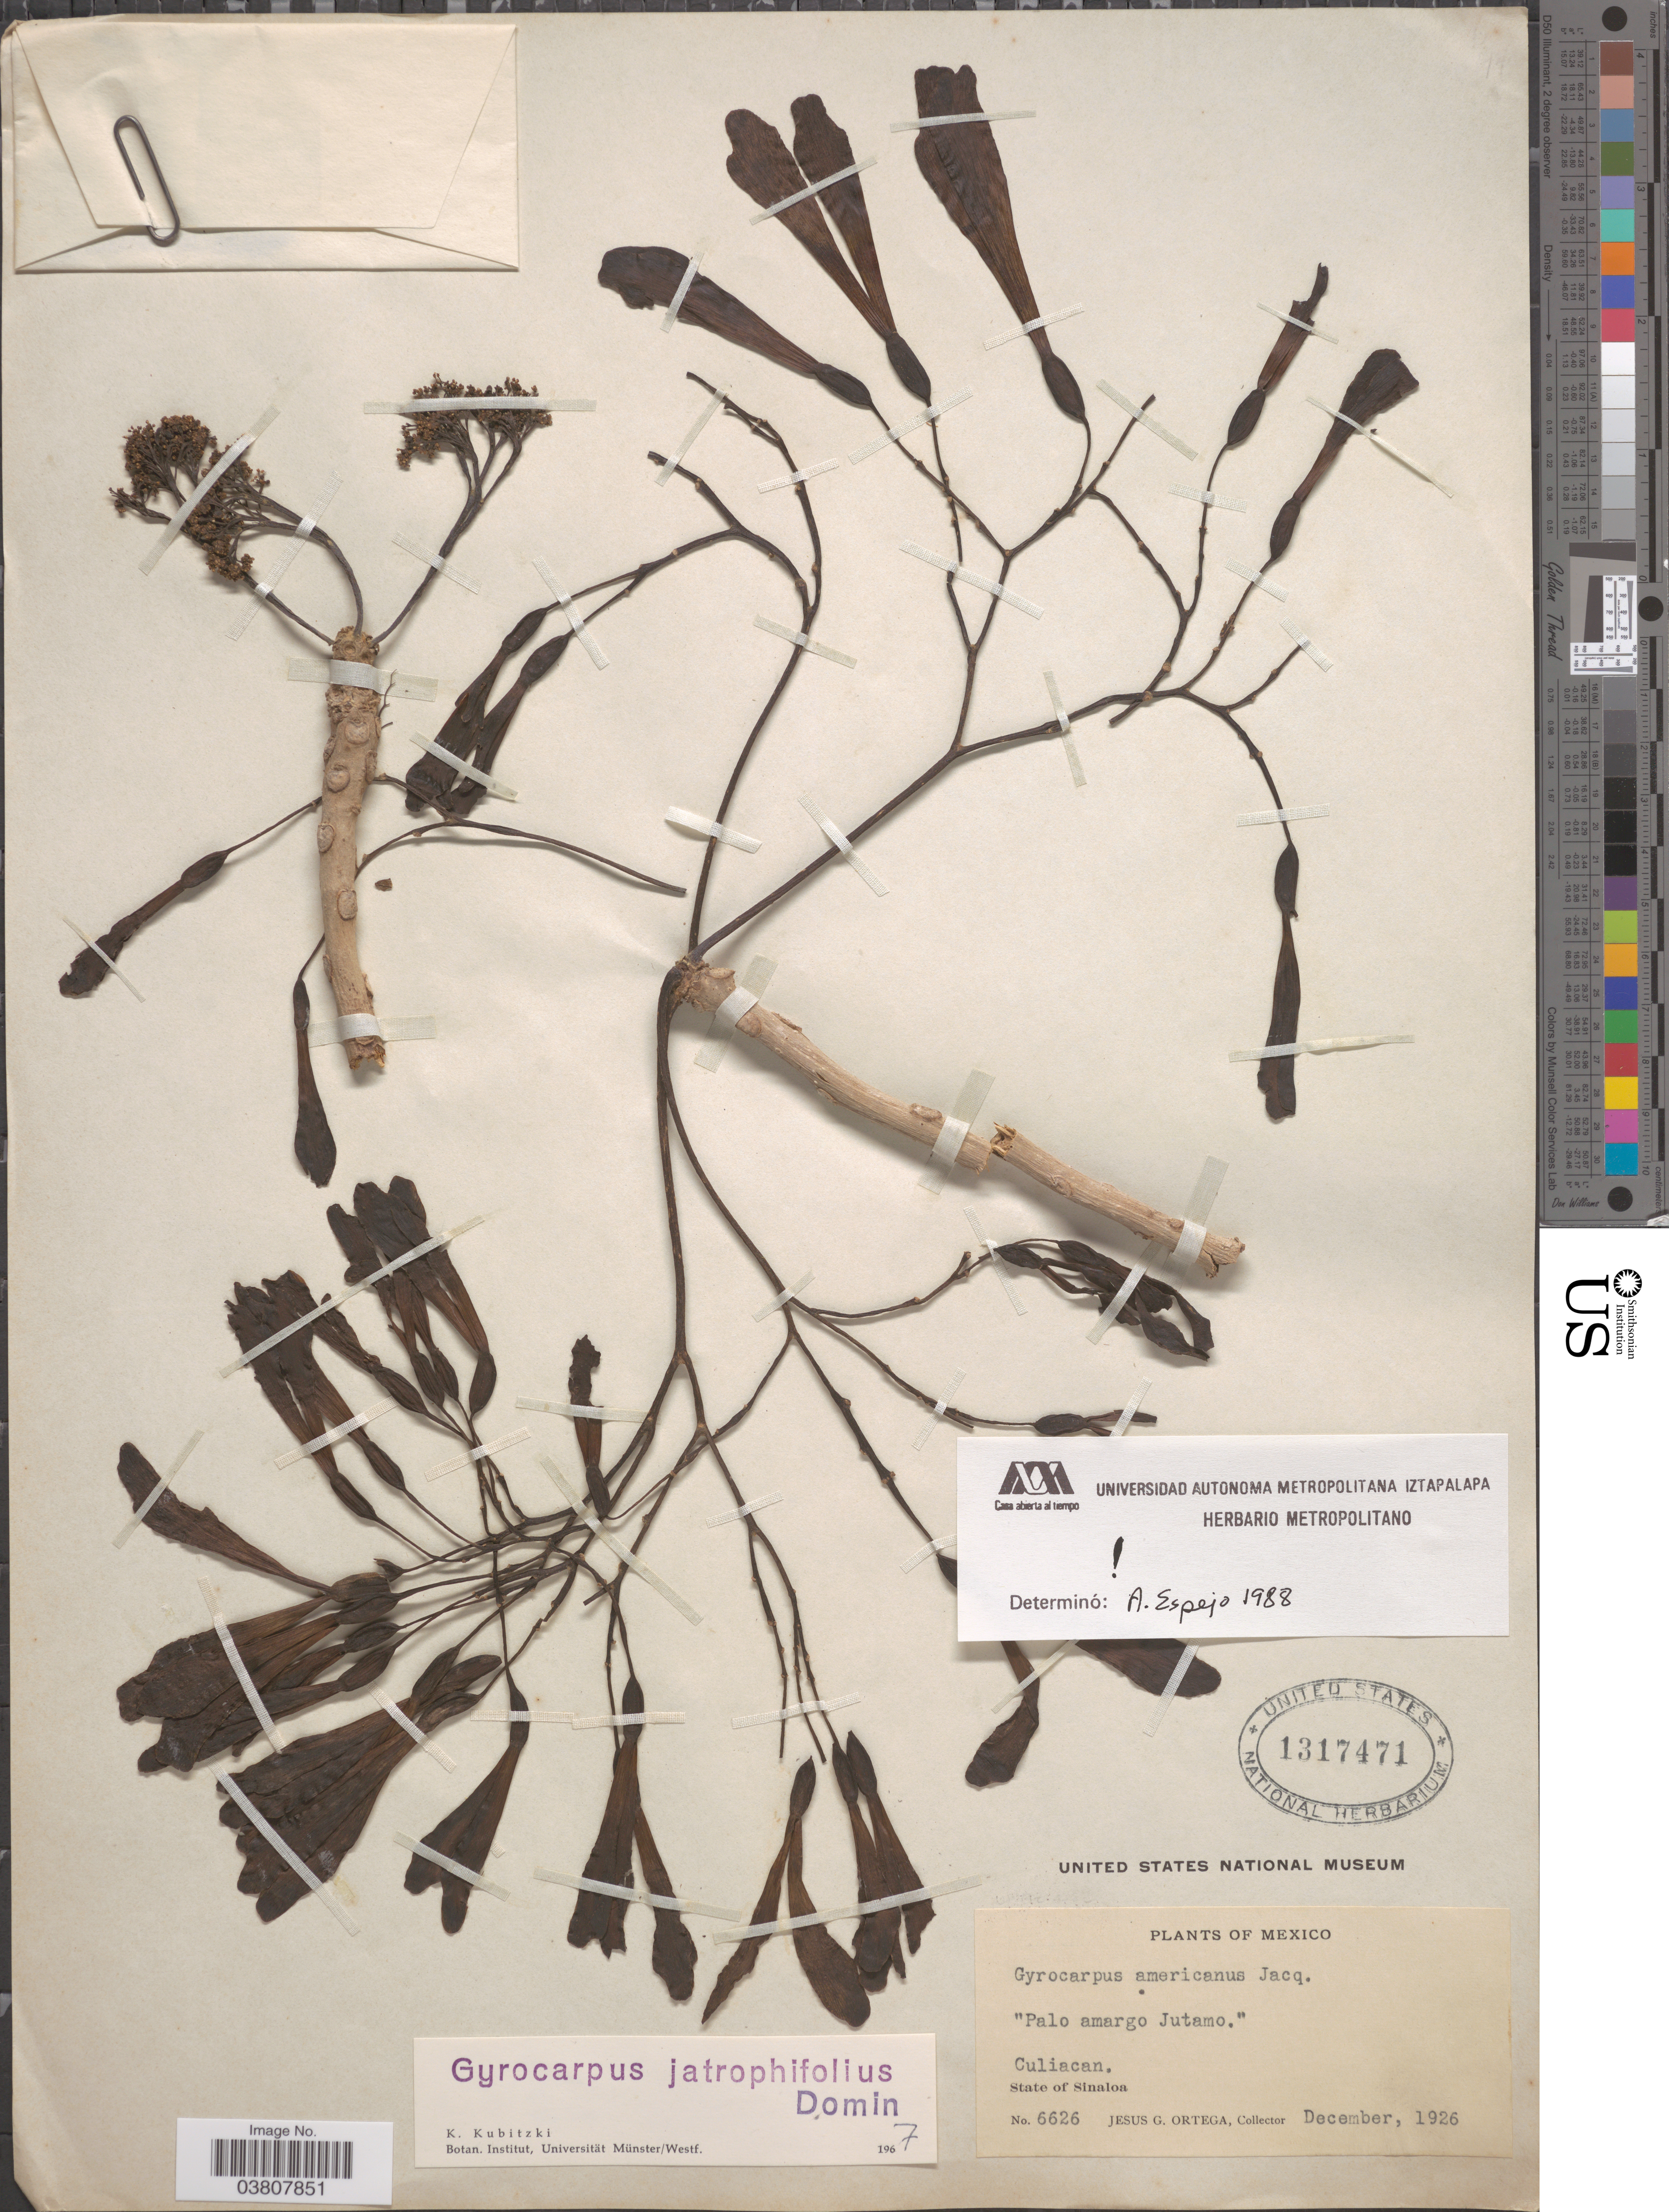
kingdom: Plantae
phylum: Tracheophyta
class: Magnoliopsida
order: Laurales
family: Hernandiaceae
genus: Gyrocarpus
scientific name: Gyrocarpus jatrophifolius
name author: Domin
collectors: J. Ortega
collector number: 6626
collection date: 1926-12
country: Mexico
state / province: Sinaloa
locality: Culiacan.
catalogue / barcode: US 1317471